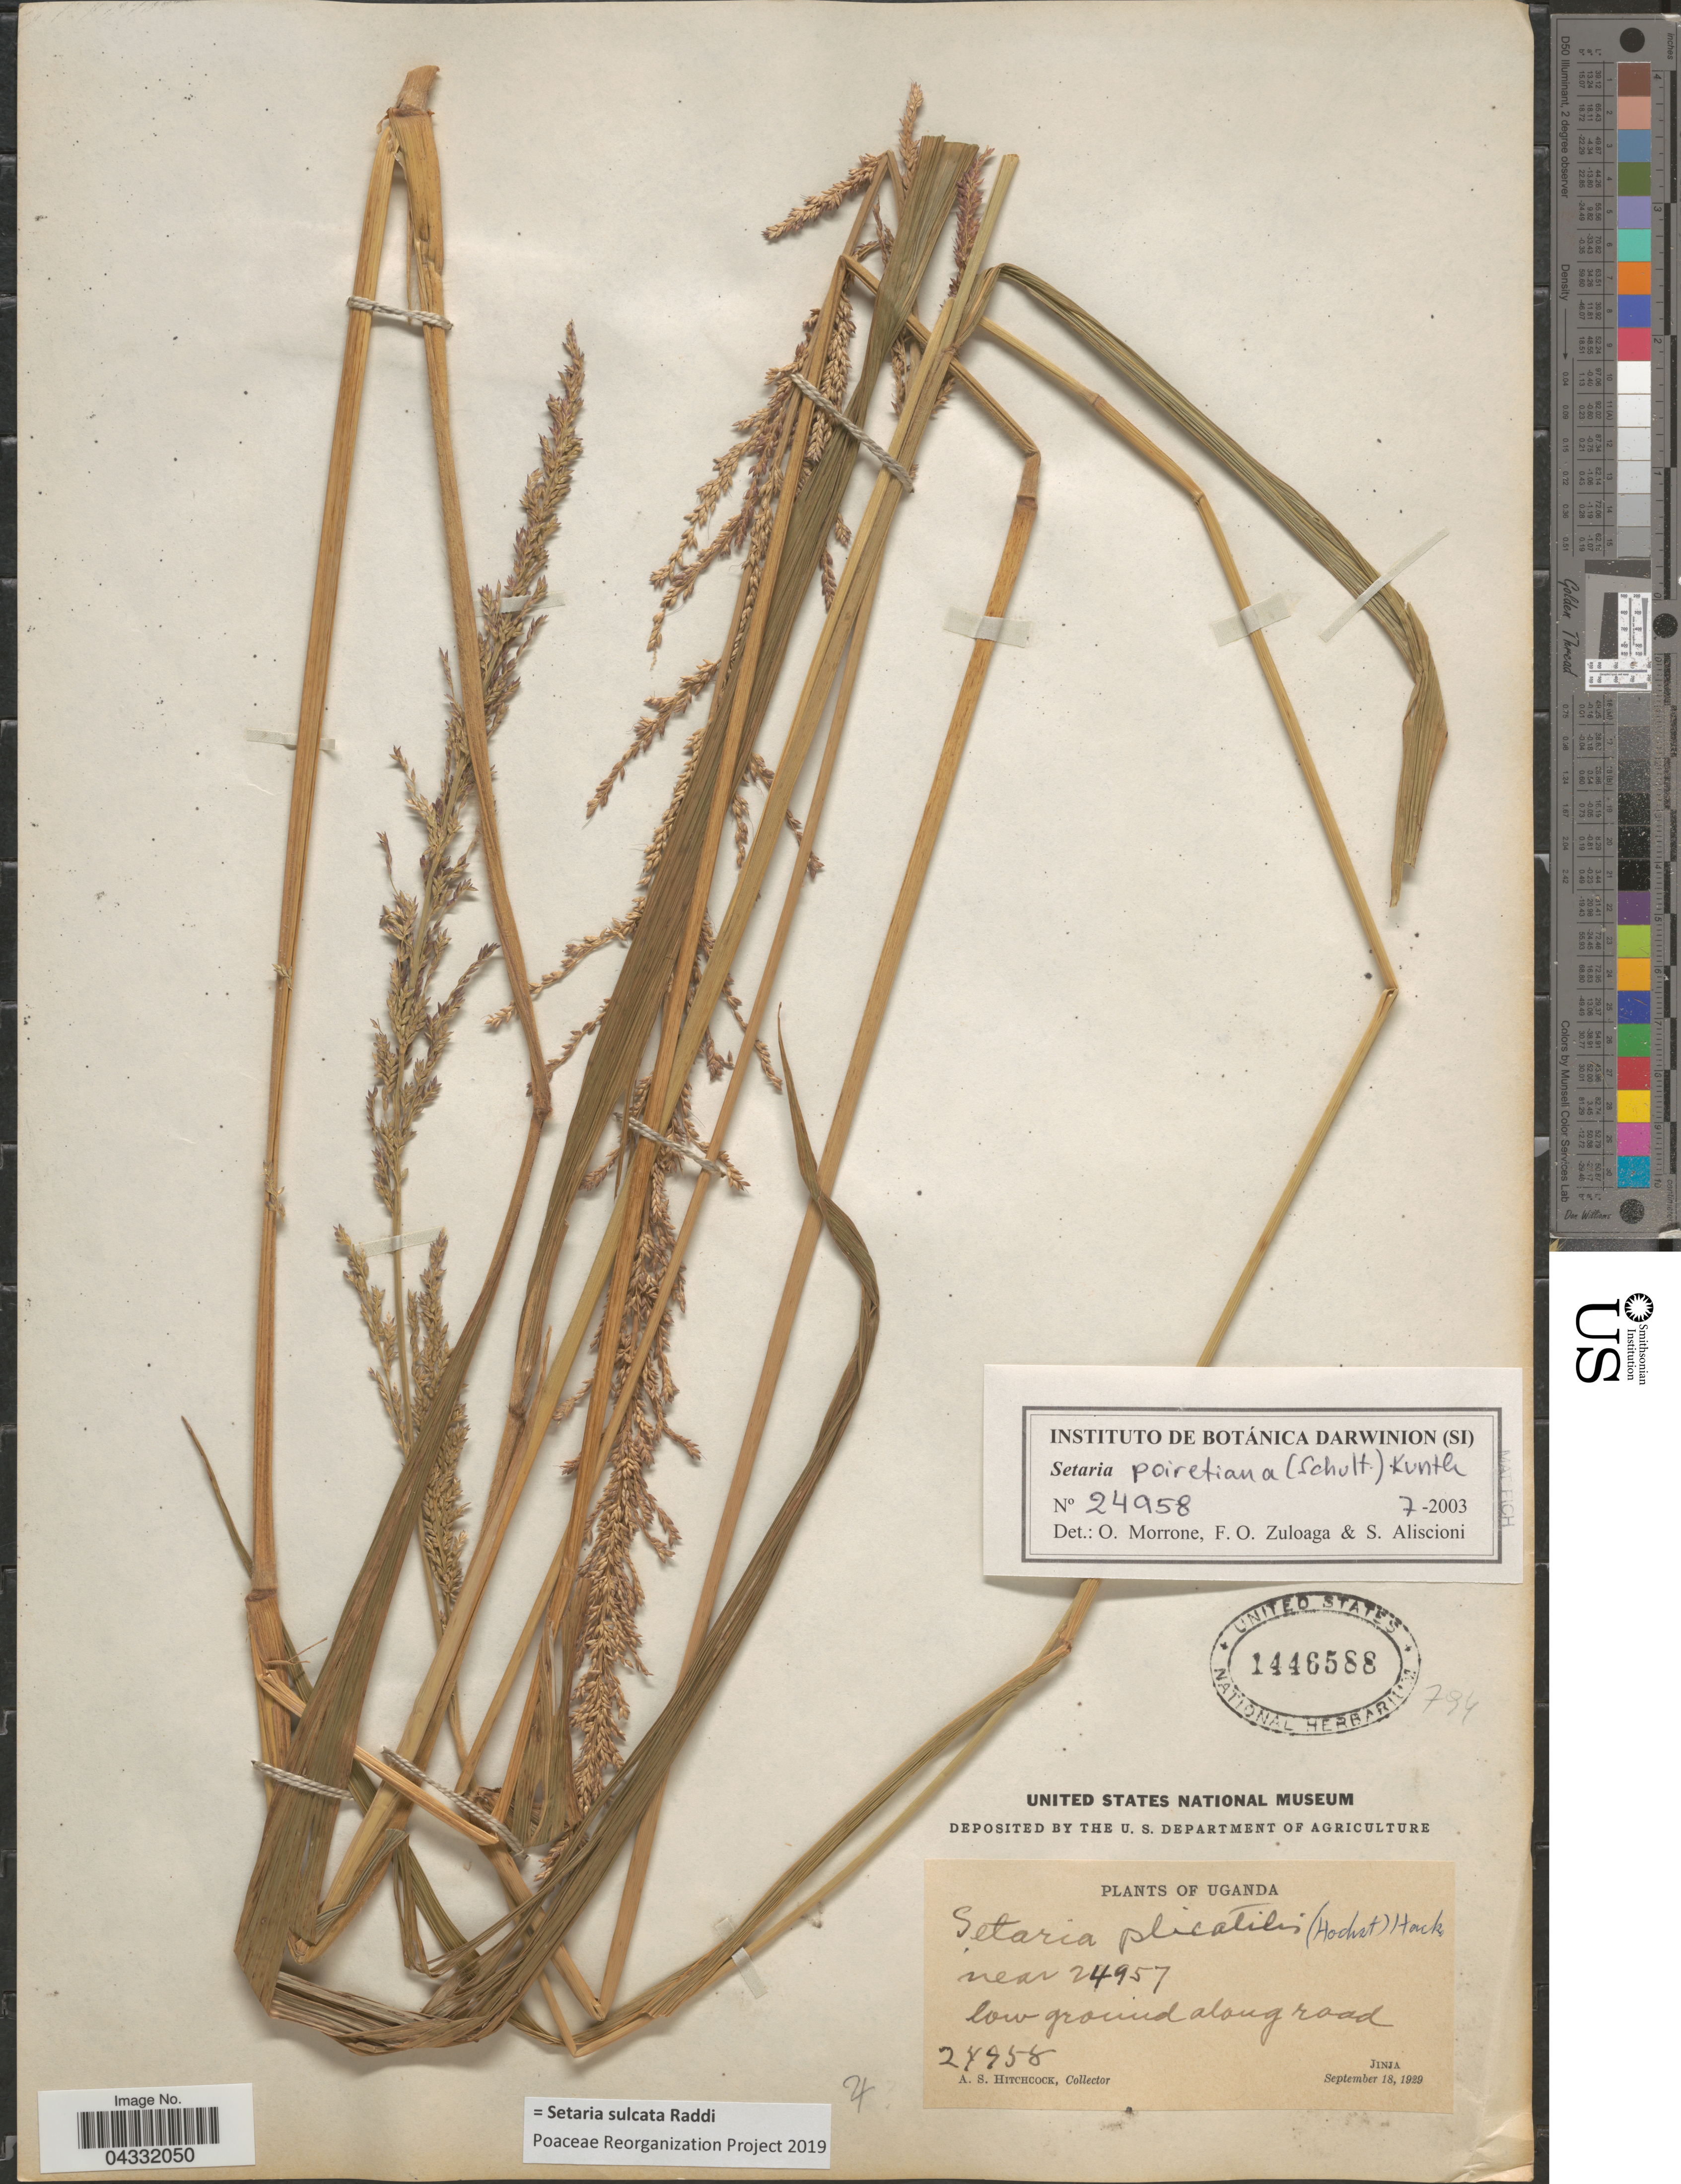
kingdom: Plantae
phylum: Tracheophyta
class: Liliopsida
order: Poales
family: Poaceae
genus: Setaria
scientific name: Setaria sulcata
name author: Raddi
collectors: A. S. Hitchcock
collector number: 24958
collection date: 1929-09-18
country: Uganda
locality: Near 24957 [unsure placement] low ground along road. Jinja.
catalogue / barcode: US 1446588